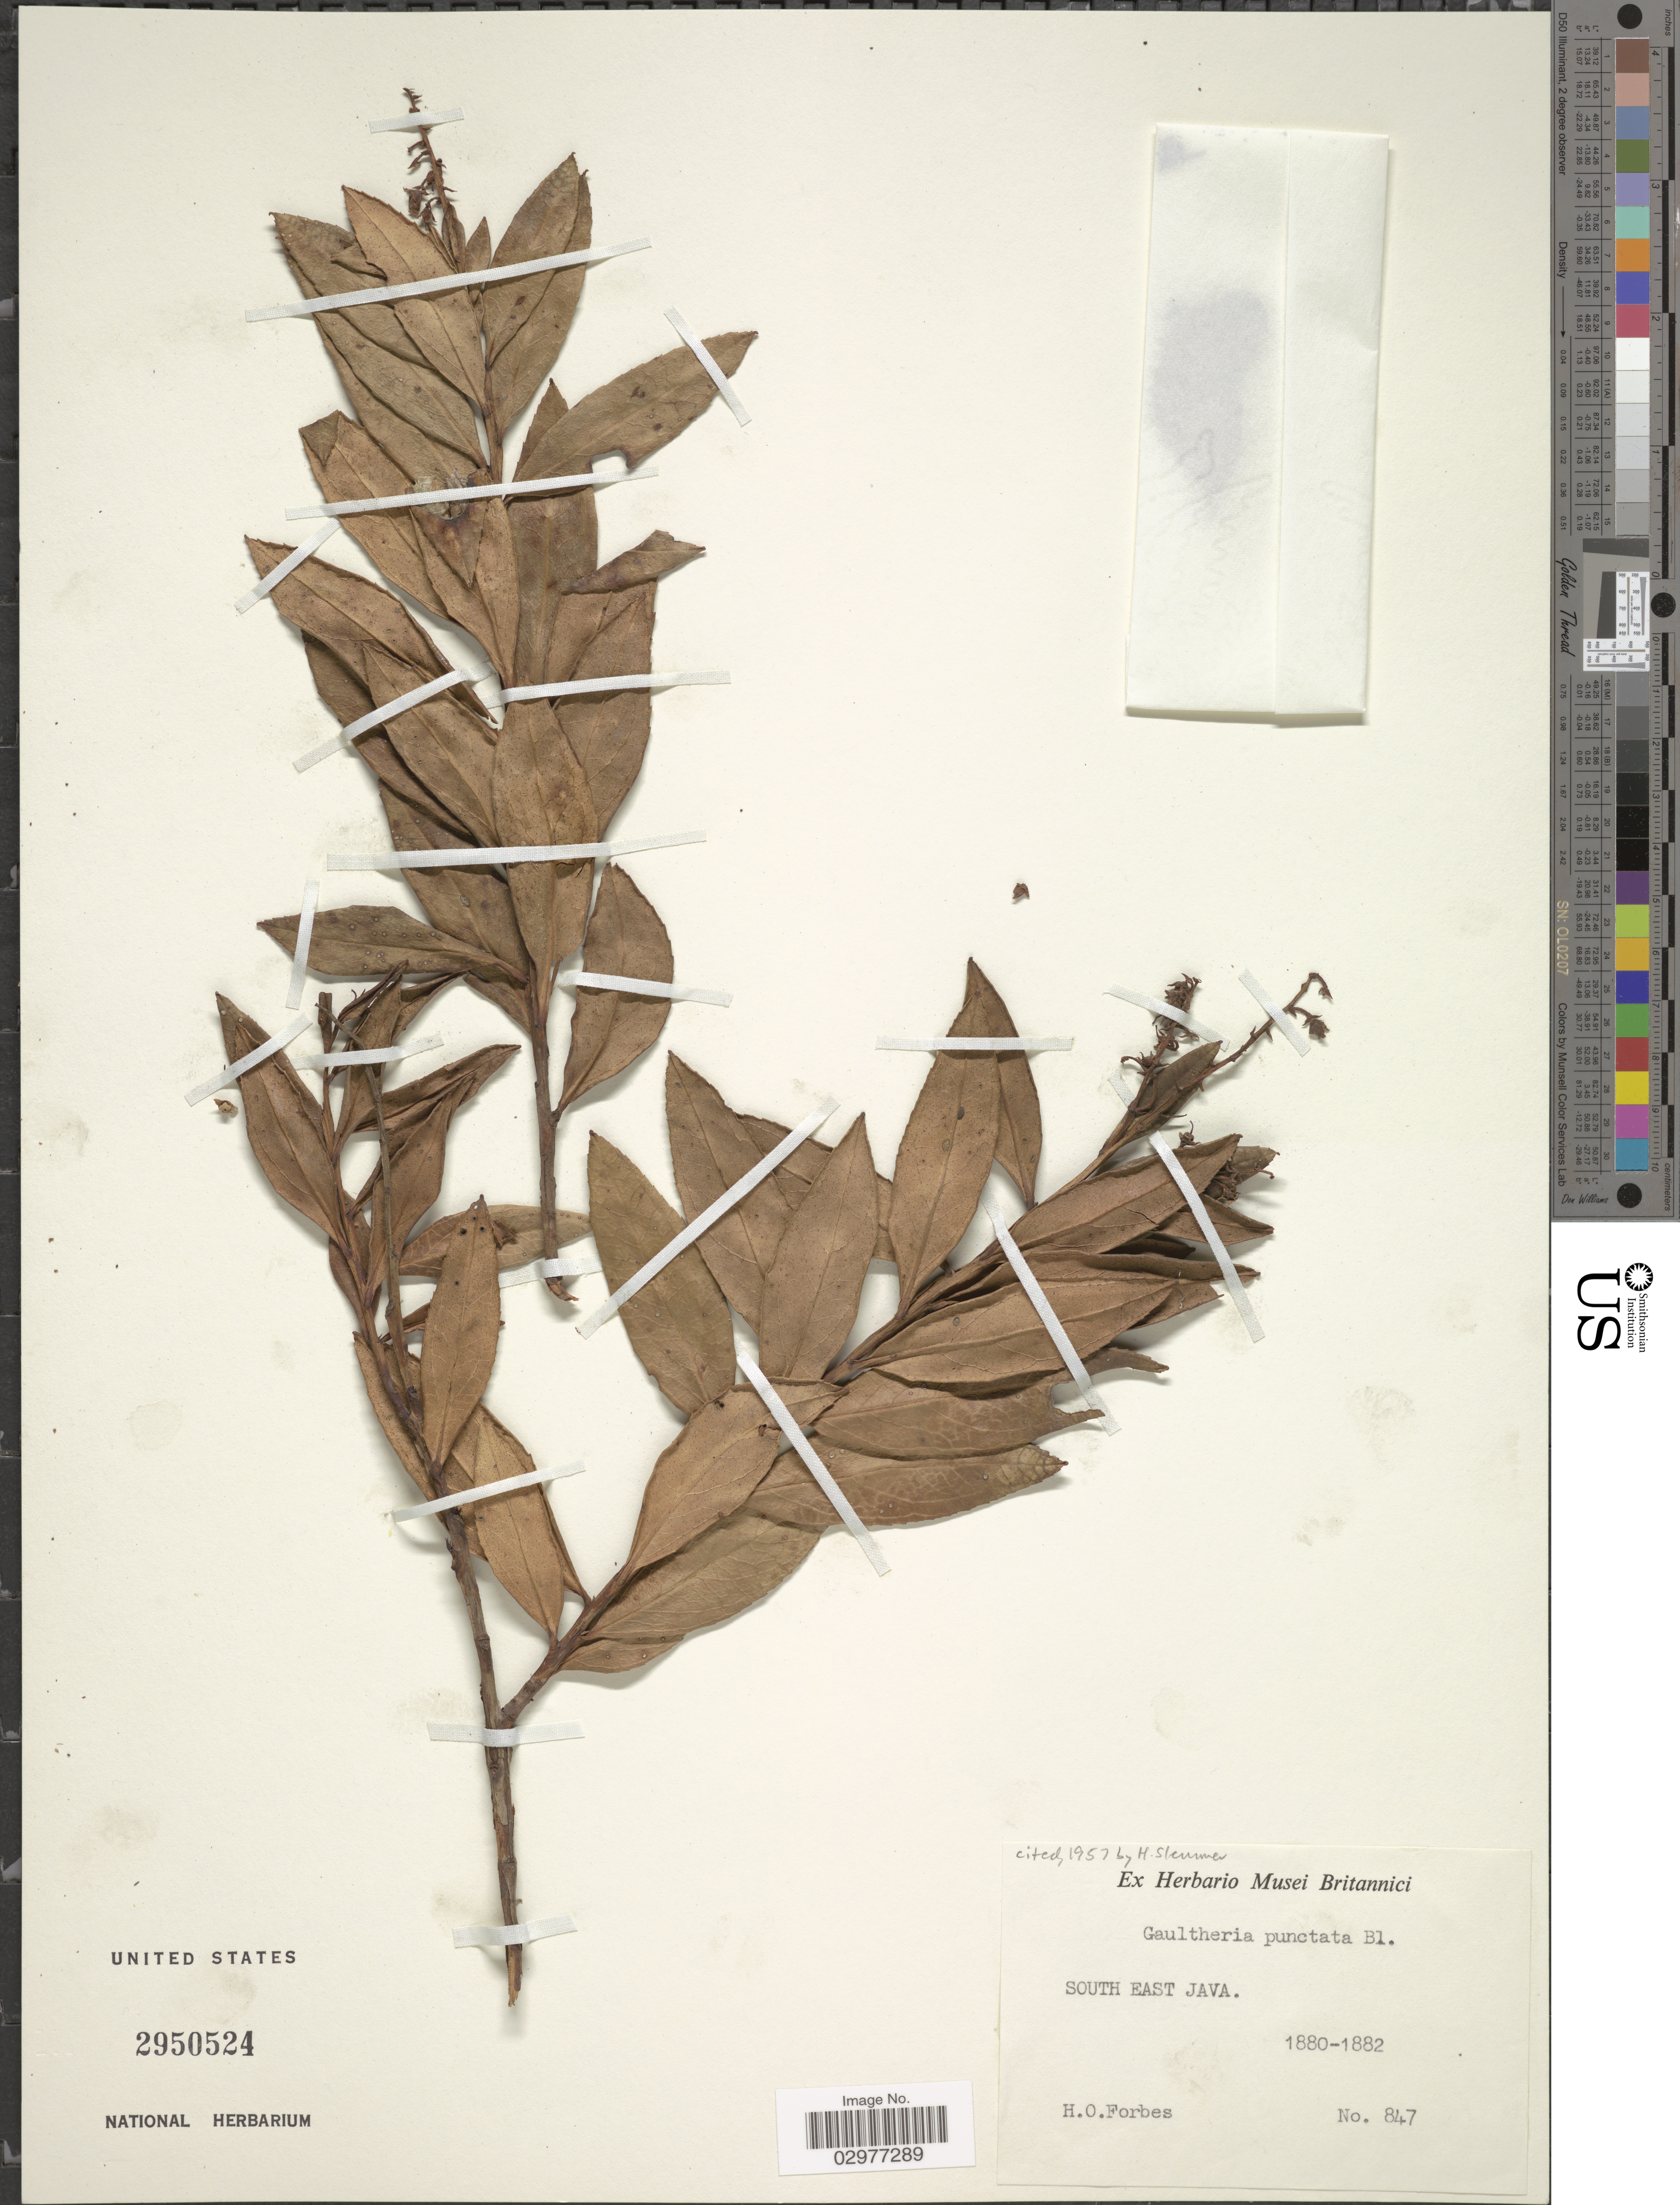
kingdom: Plantae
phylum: Tracheophyta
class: Magnoliopsida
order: Ericales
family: Ericaceae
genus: Gaultheria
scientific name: Gaultheria punctata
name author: Blume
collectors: H. O. Forbes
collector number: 847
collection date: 1880/1882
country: Indonesia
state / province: Java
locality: South East Java.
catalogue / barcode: US 2950524